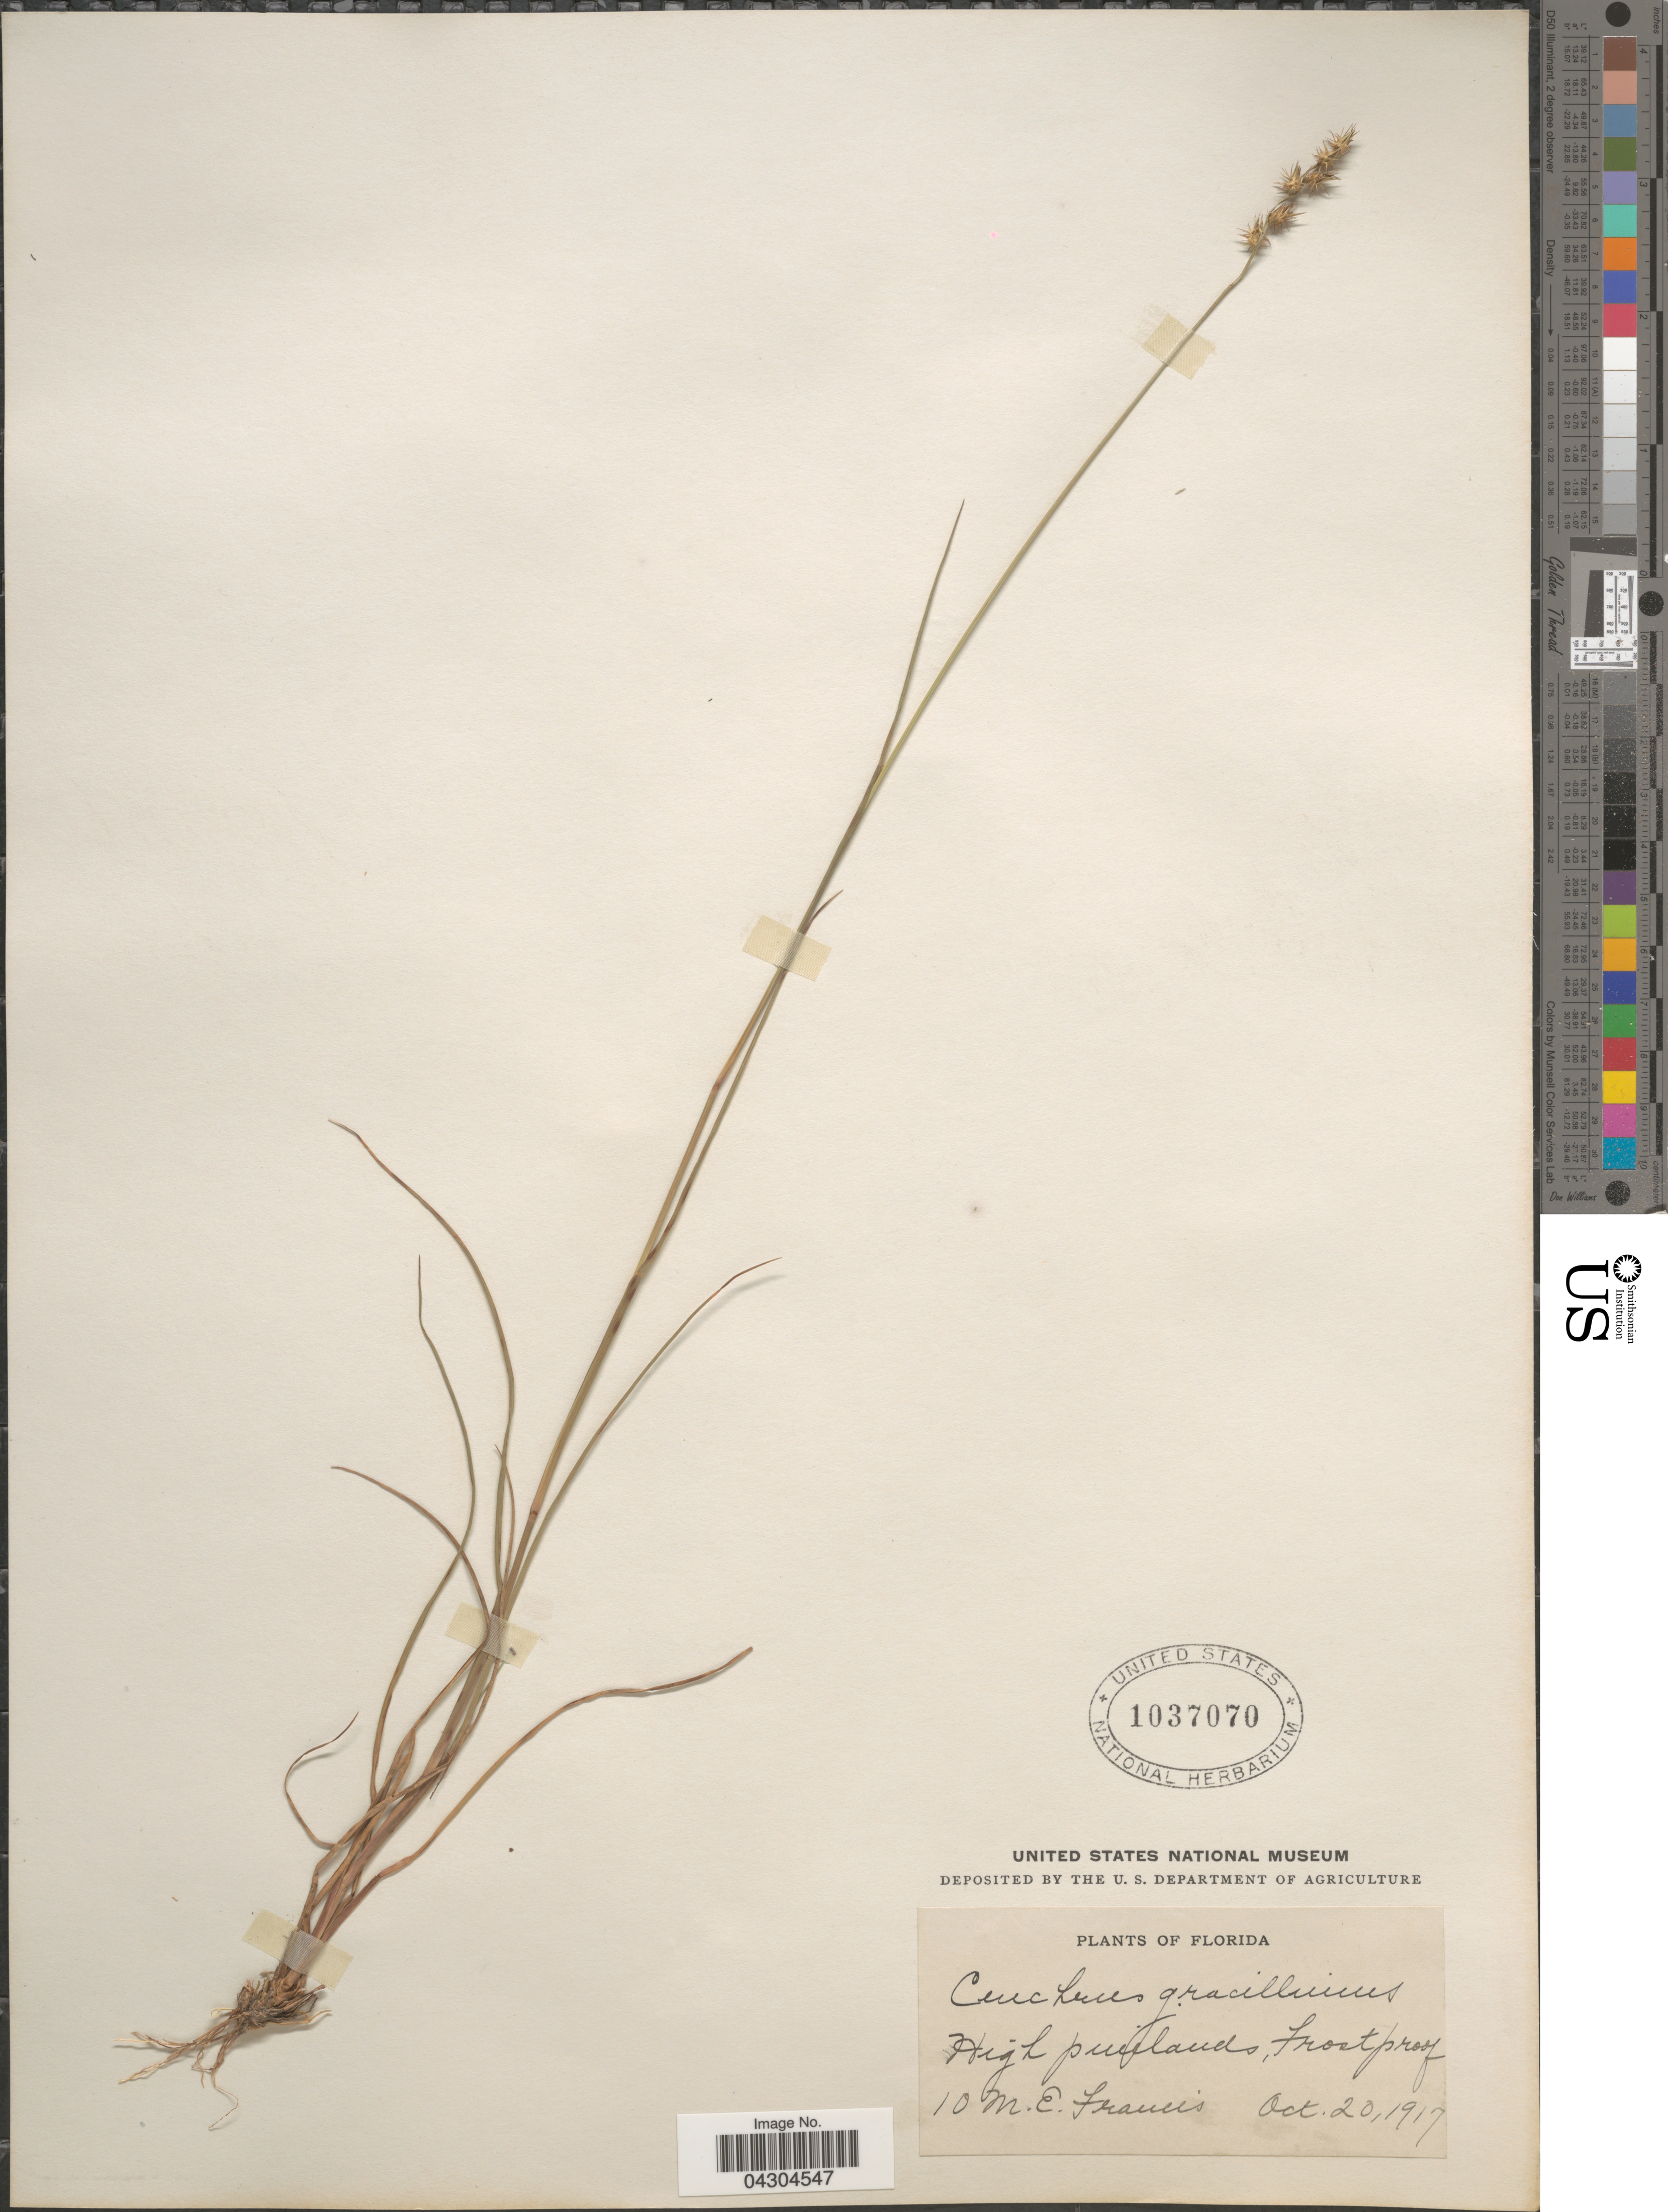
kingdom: Plantae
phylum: Tracheophyta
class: Liliopsida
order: Poales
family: Poaceae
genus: Cenchrus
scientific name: Cenchrus gracillimus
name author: Nash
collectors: M. E. Francis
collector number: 10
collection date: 1917-10-20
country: United States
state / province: Florida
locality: High pinelands, Frost proof.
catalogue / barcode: US 1037070